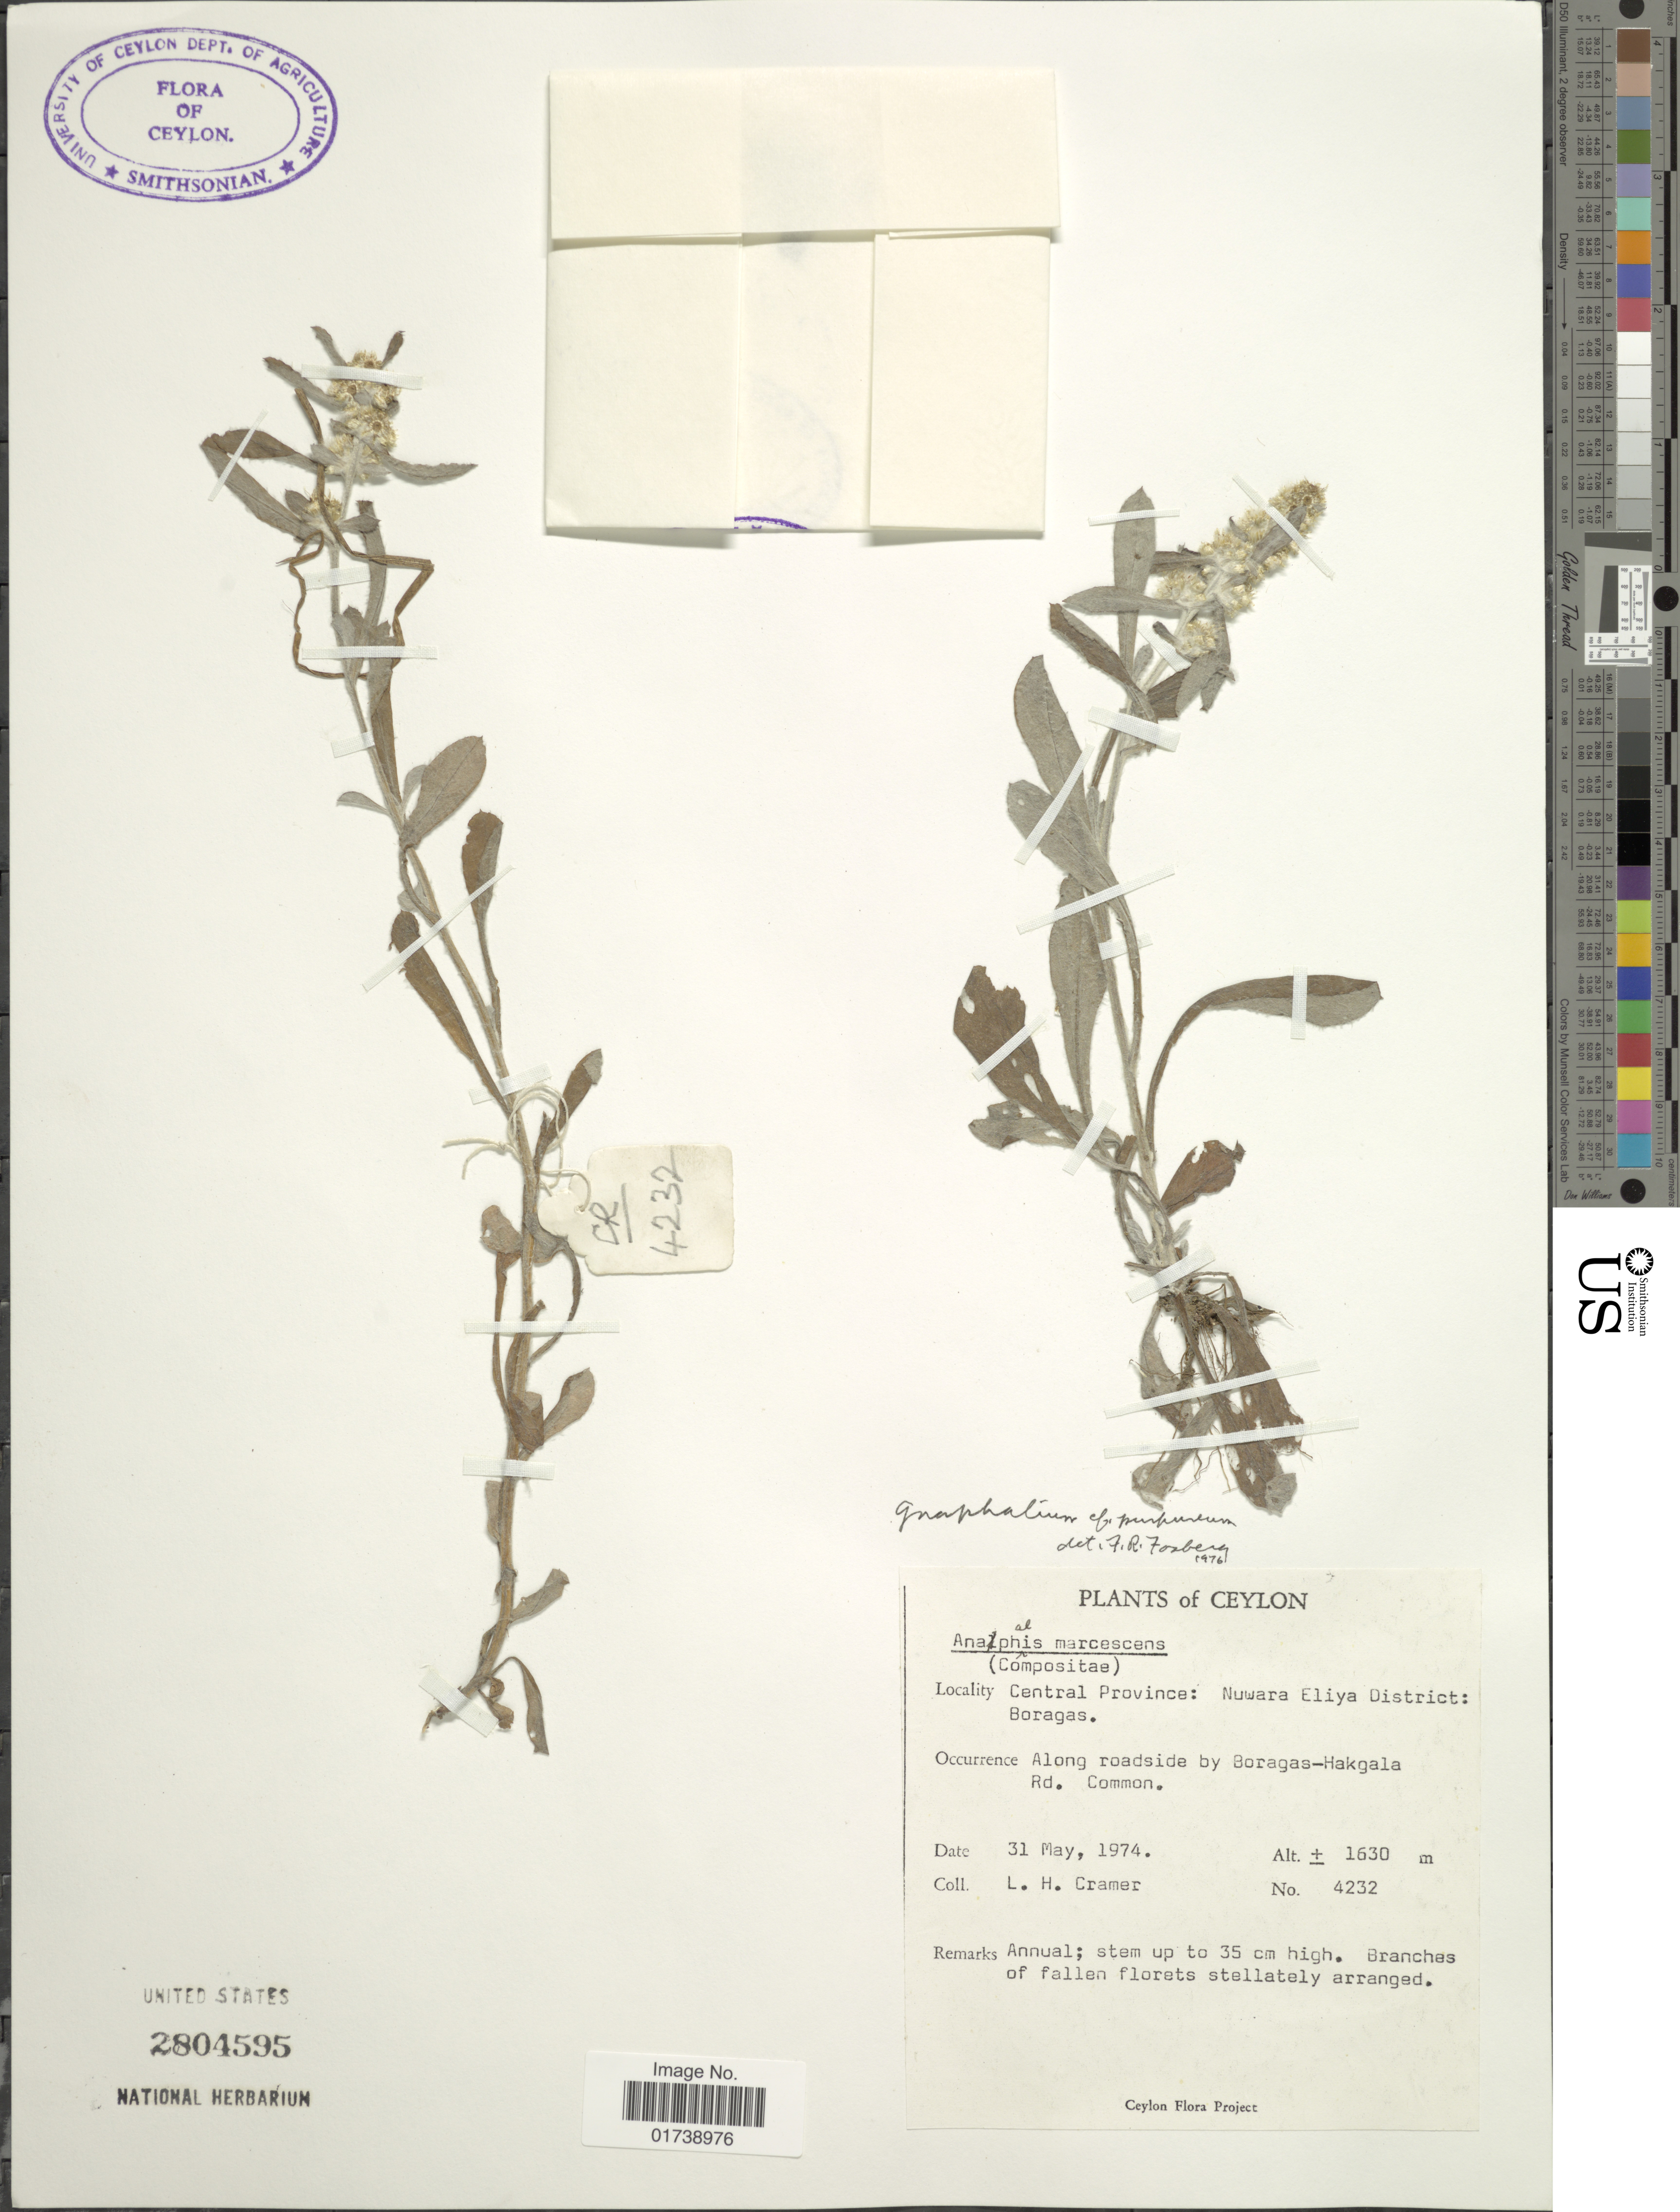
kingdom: Plantae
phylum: Tracheophyta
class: Magnoliopsida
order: Asterales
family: Asteraceae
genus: Gamochaeta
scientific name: Gamochaeta purpurea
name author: (L.) Cabrera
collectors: L. H. Cramer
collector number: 4232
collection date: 1974-05-31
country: Sri Lanka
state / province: Central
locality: Ceylon, Central Province: Nuwara Eliya District, Boragas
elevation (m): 1630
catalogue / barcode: US 2804595